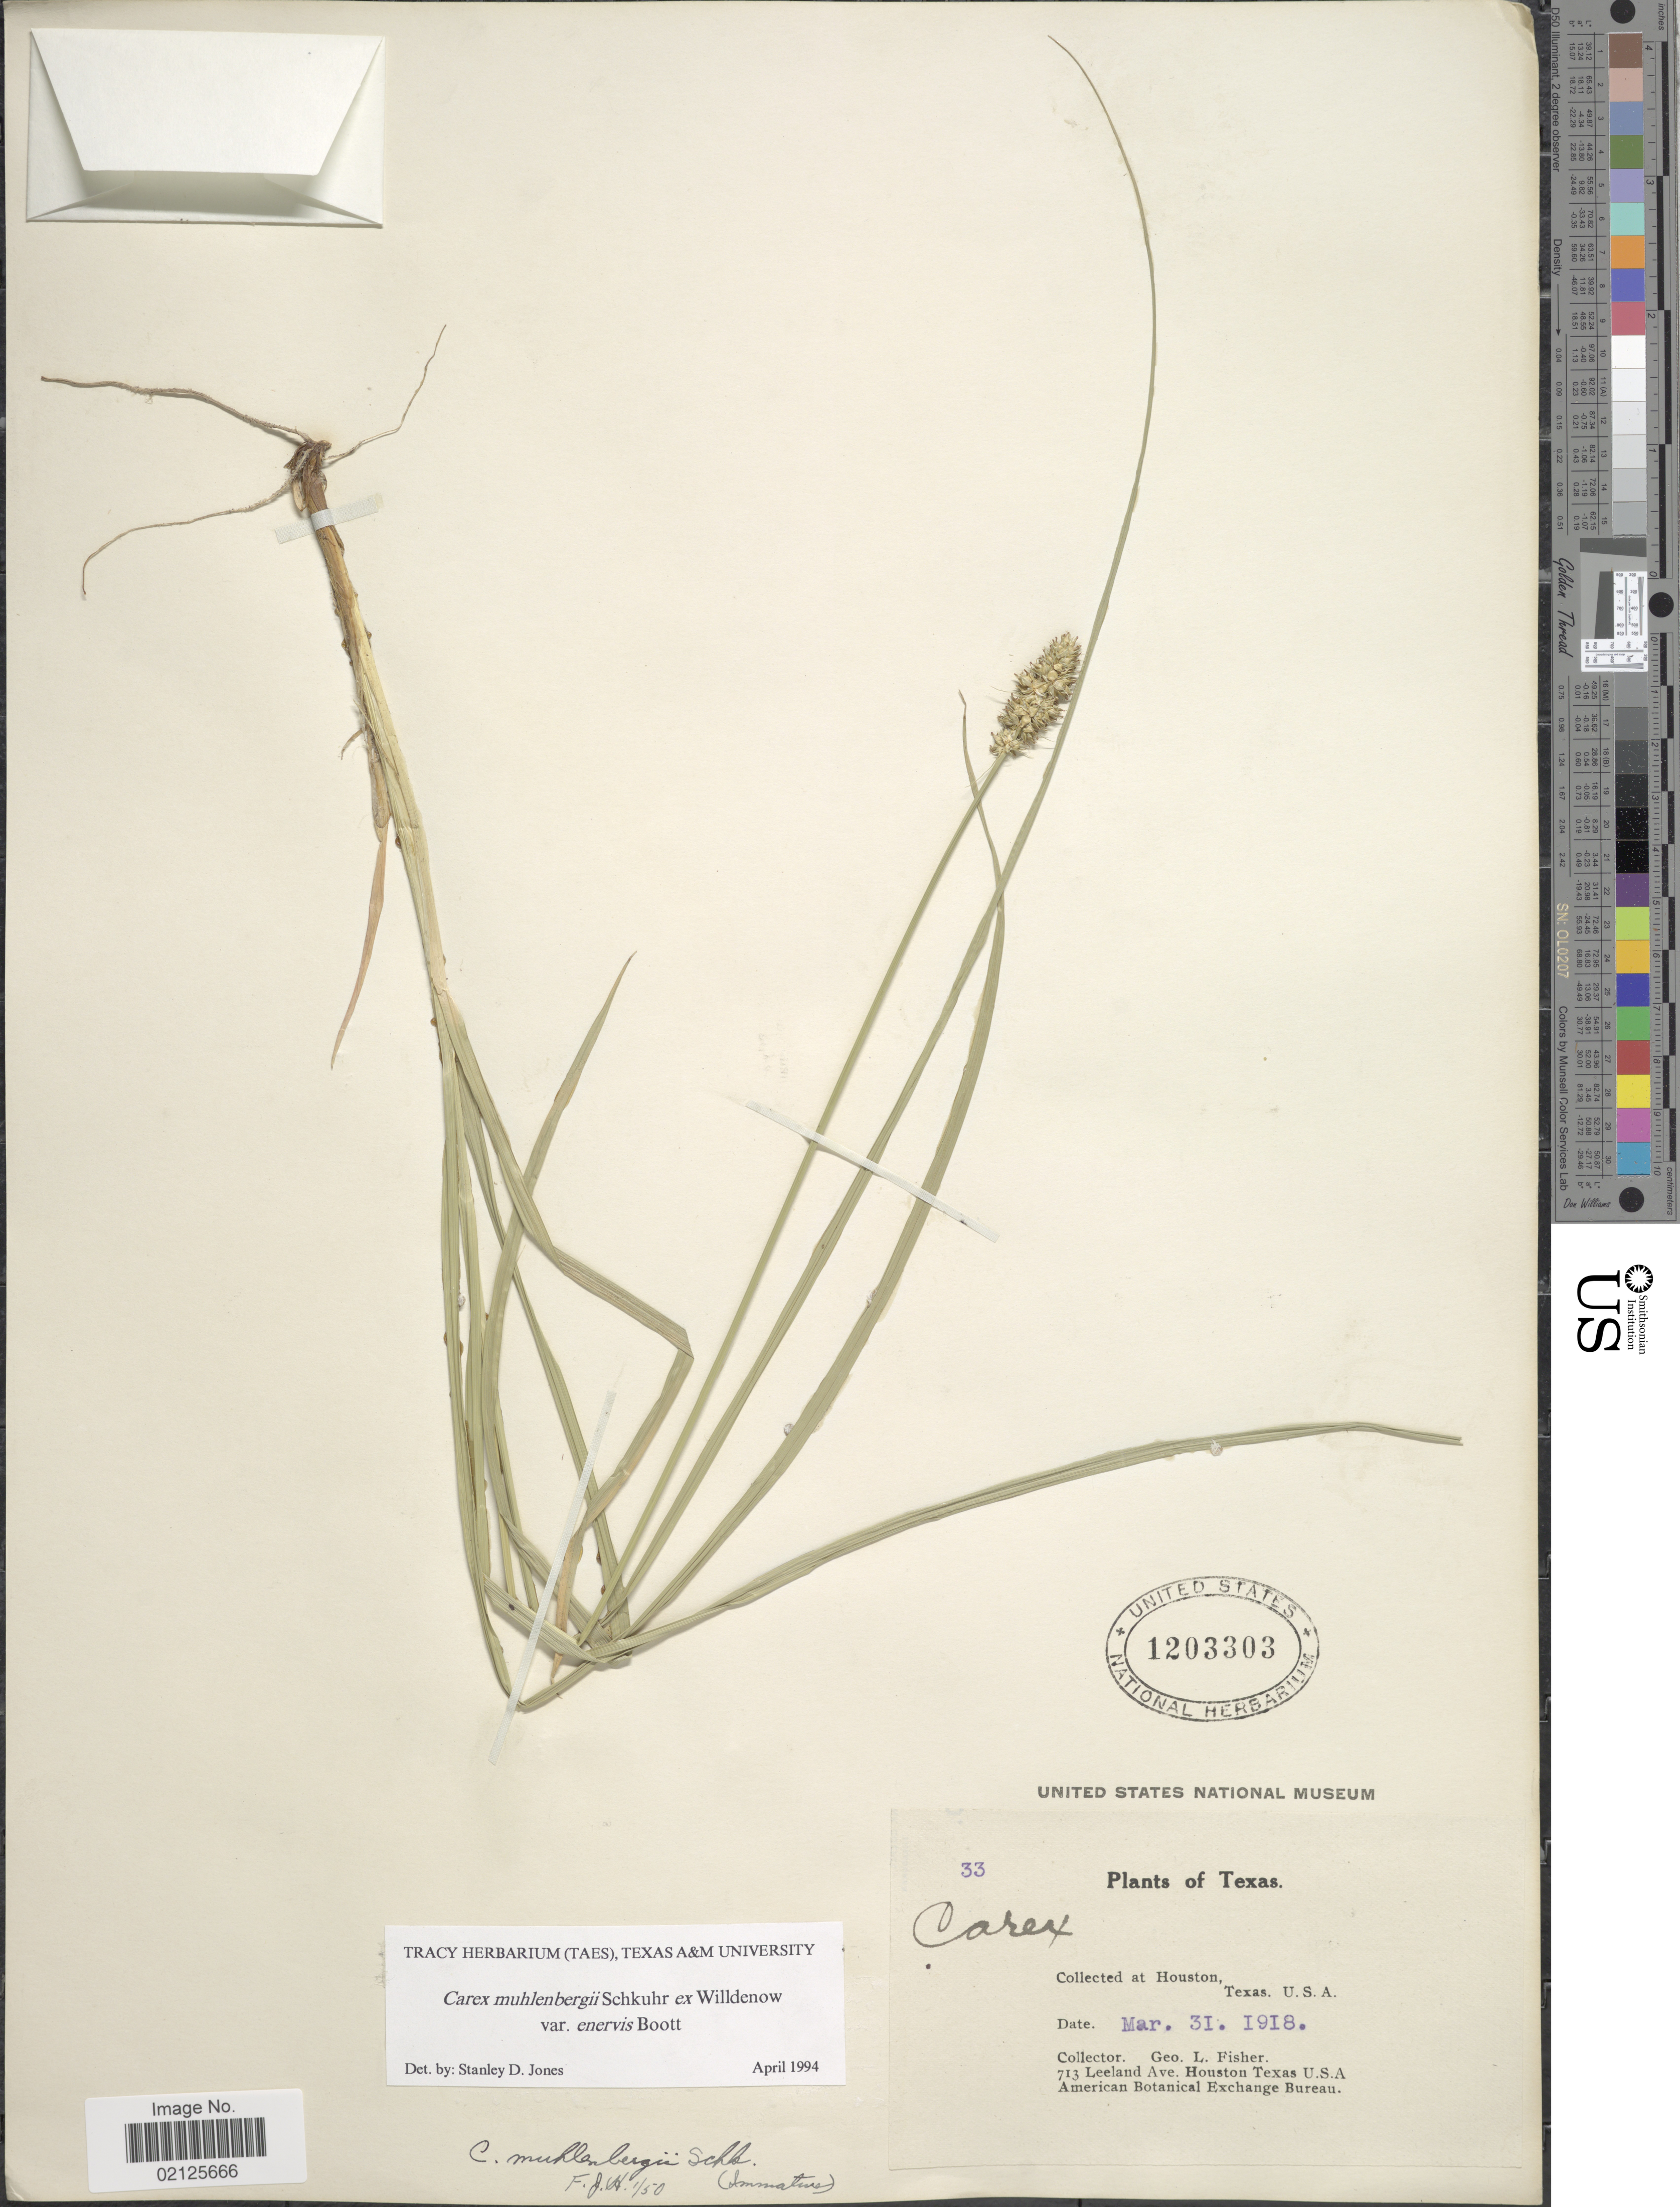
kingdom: Plantae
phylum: Tracheophyta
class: Liliopsida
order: Poales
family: Cyperaceae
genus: Carex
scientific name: Carex muehlenbergii var. enervis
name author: Boott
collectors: G. L. Fisher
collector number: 33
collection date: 1918-03-31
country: United States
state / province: Texas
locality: Houston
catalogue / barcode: US 1203303